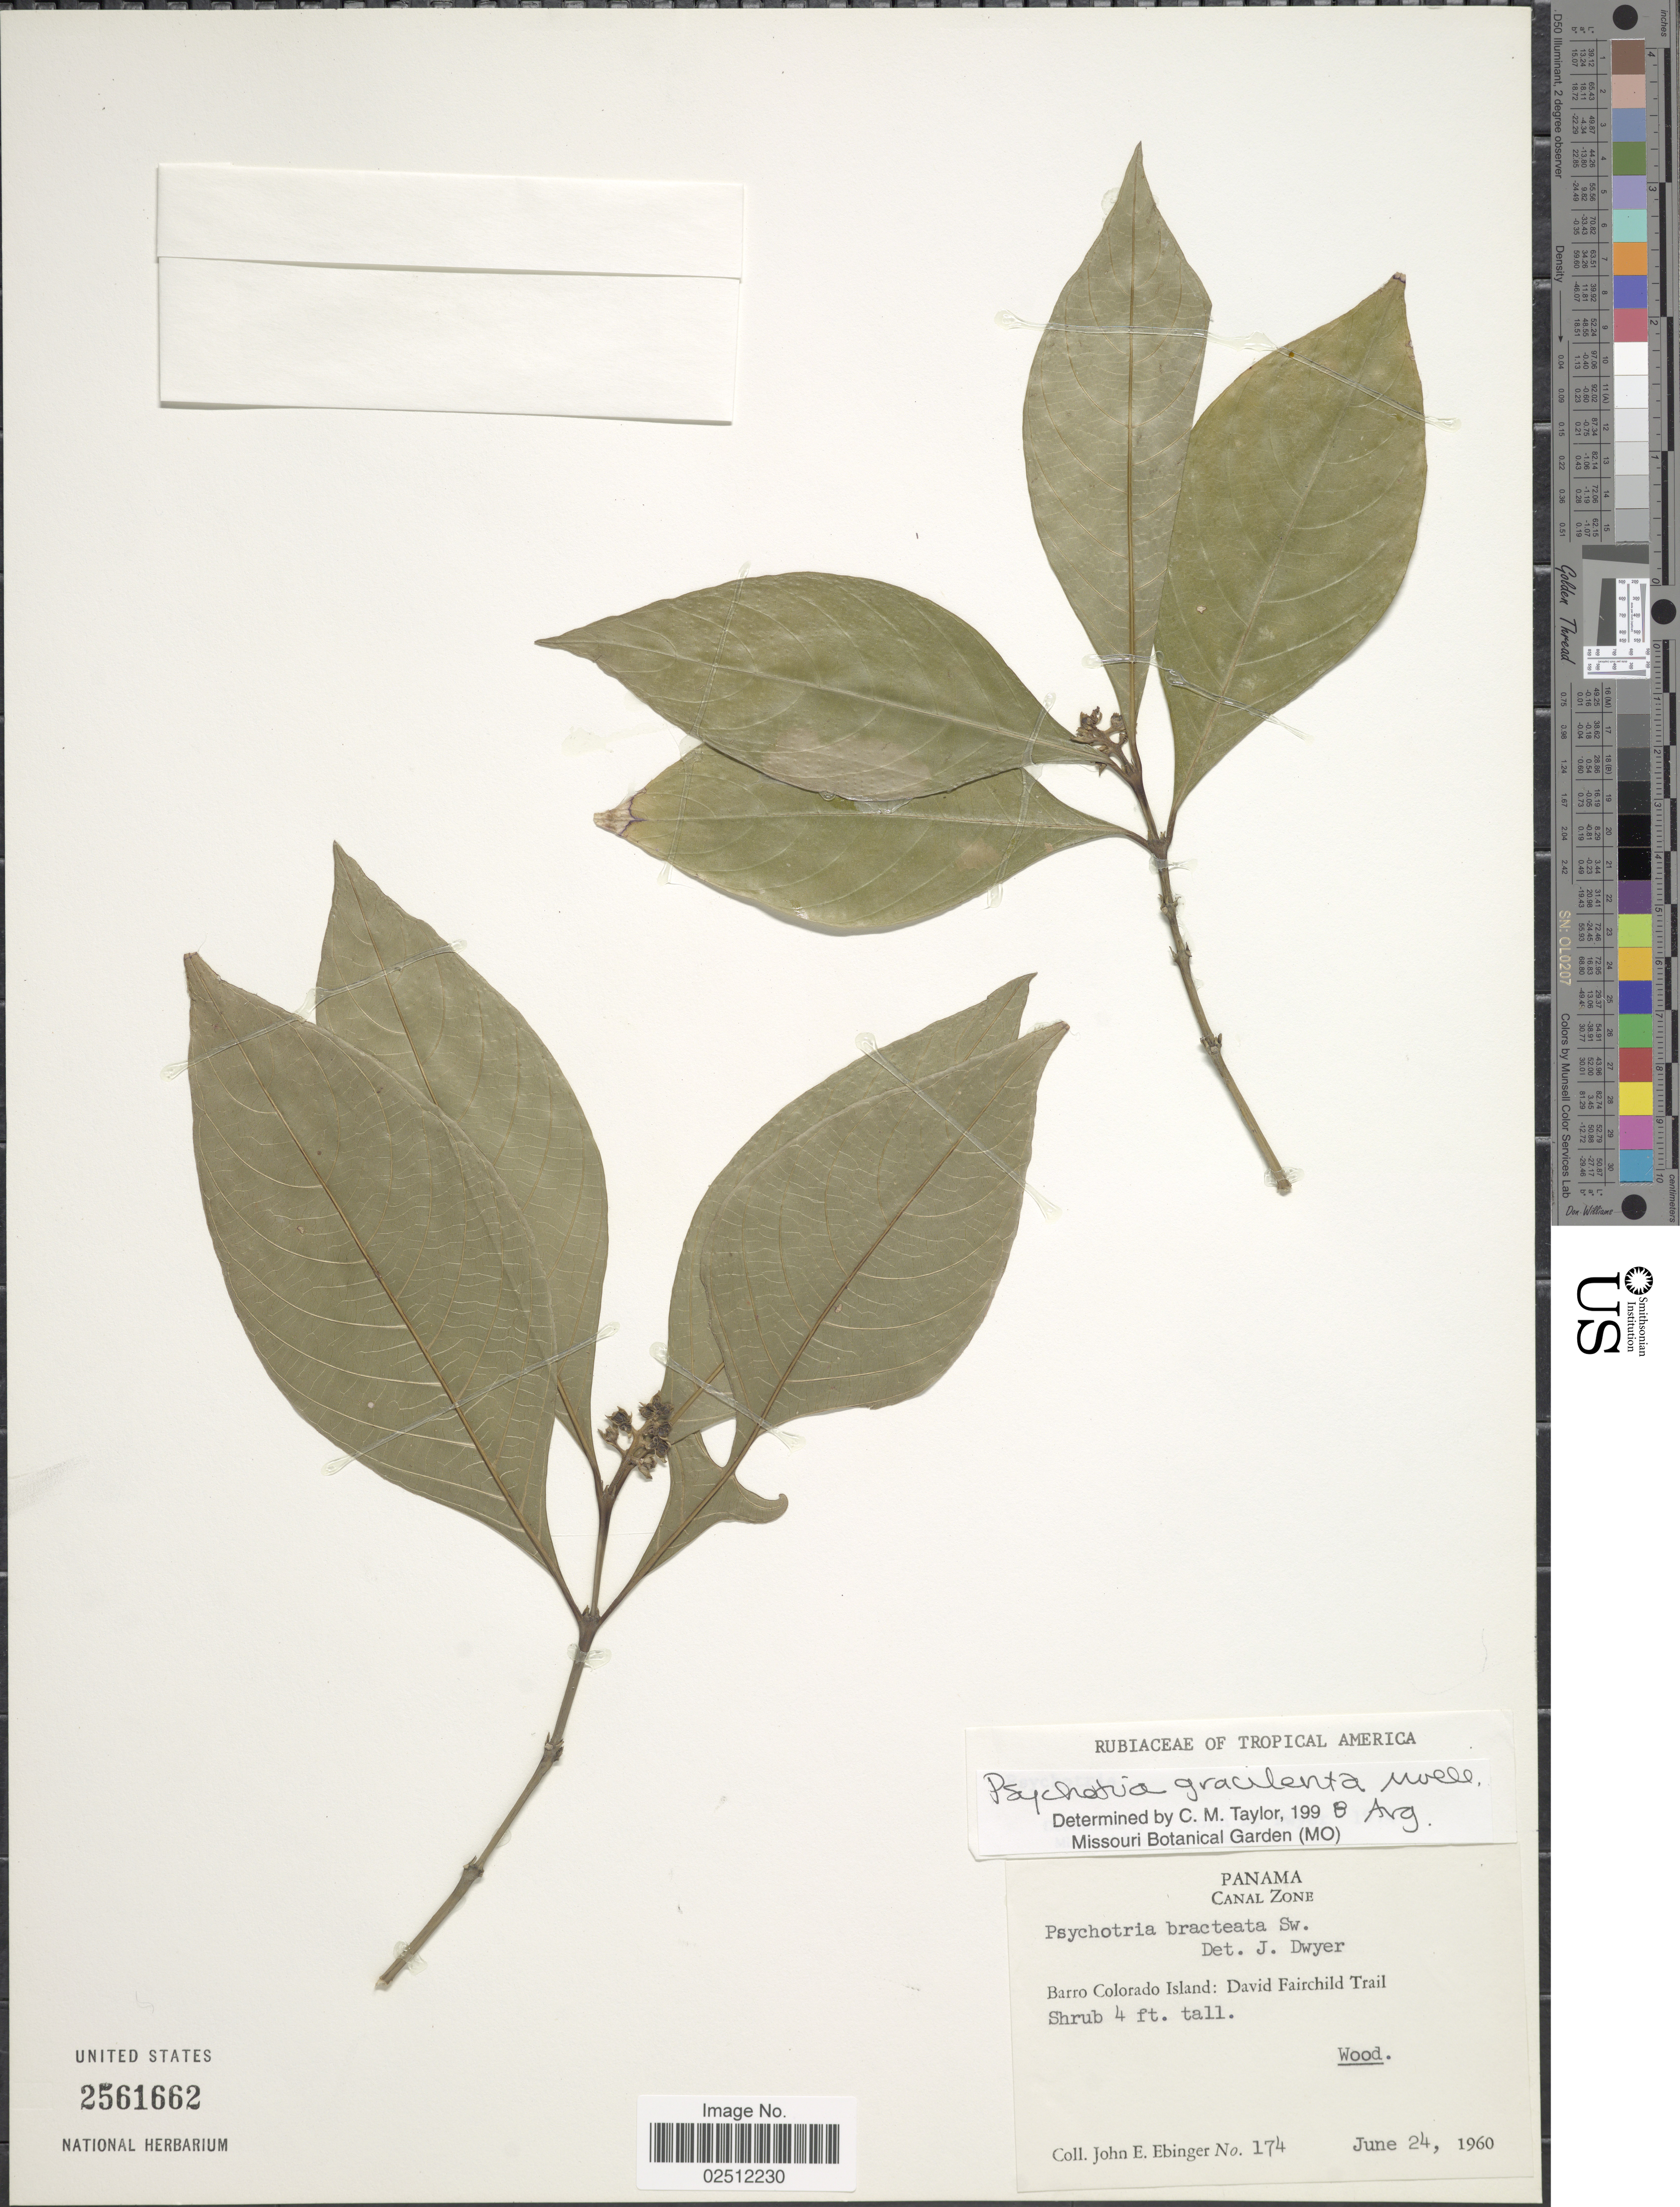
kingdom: Plantae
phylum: Tracheophyta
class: Magnoliopsida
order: Gentianales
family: Rubiaceae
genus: Psychotria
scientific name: Psychotria gracilenta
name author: Müll. Arg.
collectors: J. Ebinger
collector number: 174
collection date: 1960-06-24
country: Panama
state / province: Panamá Oeste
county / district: Canal Zone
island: Barro Colorado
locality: Canal Zone, Barro Colorado Island: David Fairchild Trail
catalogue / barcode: US 2561662